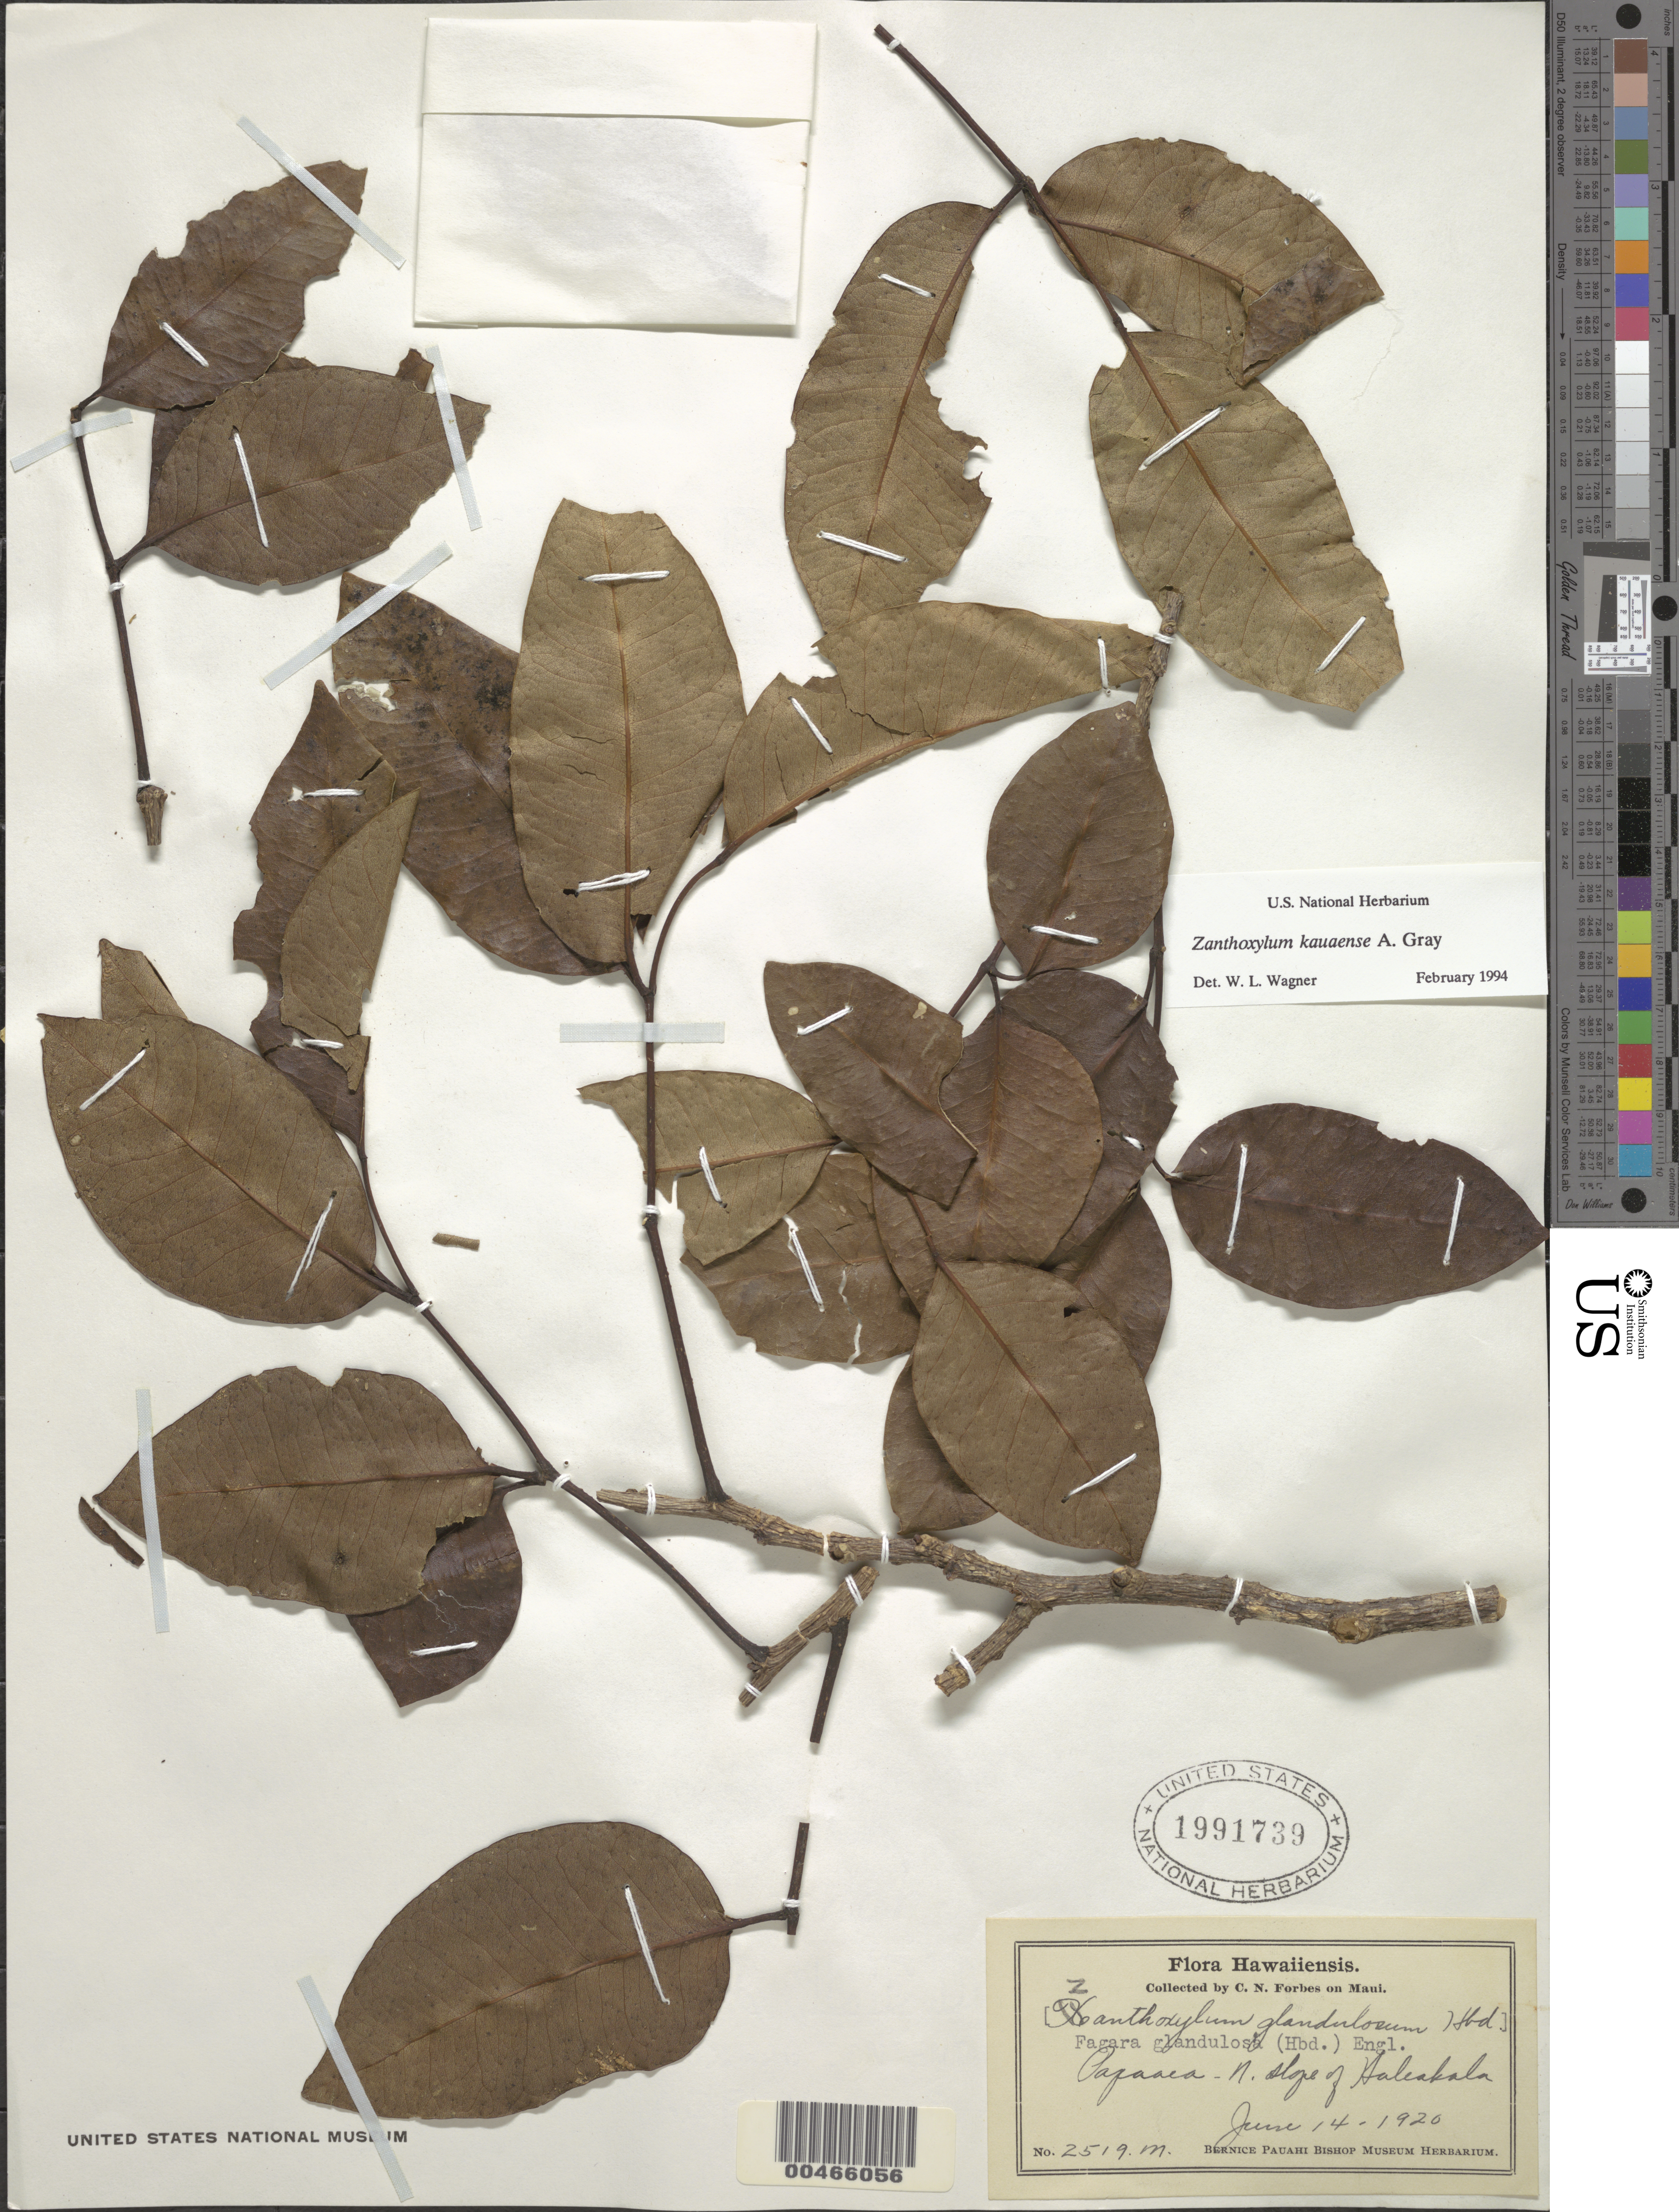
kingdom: Plantae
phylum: Tracheophyta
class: Magnoliopsida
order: Sapindales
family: Rutaceae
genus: Zanthoxylum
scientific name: Zanthoxylum kauaense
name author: A. Gray in Wilkes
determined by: Wagner, W. L., (BOT), Smithsonian Institution - National Museum of Natural History (UNITED STATES)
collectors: C. N. Forbes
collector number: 2519.M.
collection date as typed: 14 Jun 1920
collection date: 1920-06-14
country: United States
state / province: Hawaii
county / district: Maui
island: Maui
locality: Papaaea-N slope of Haleakala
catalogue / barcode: US 1991739